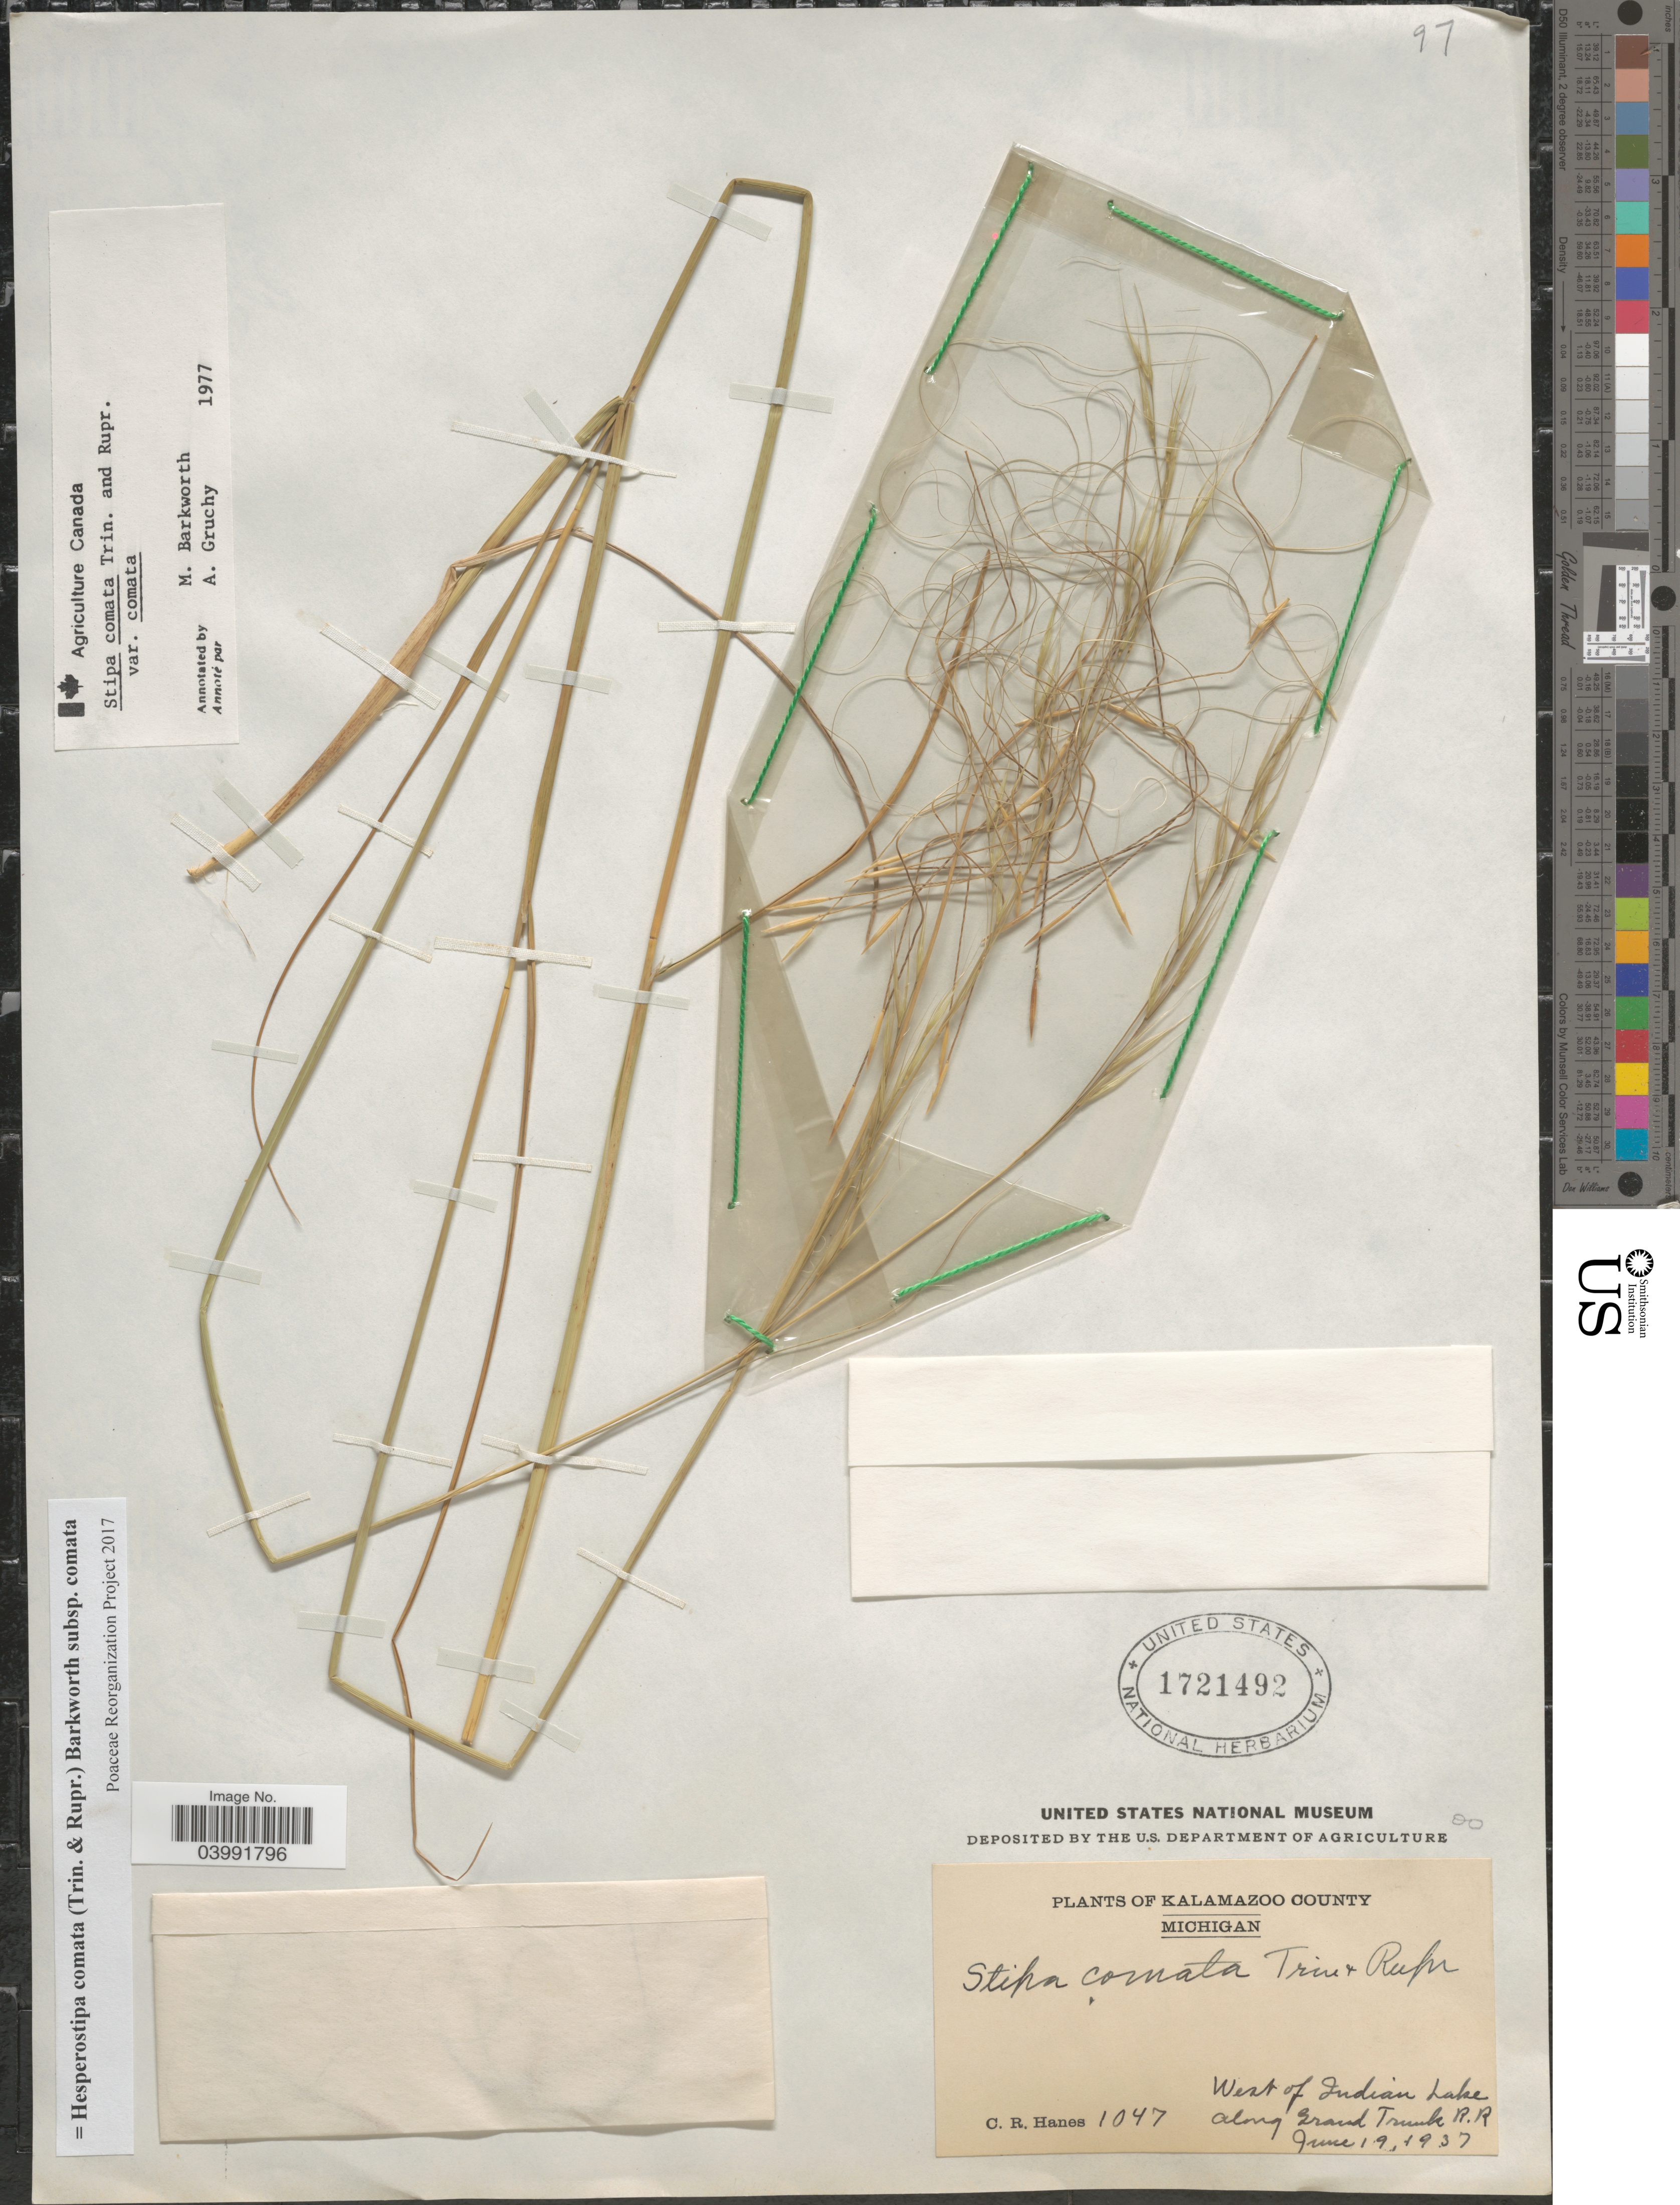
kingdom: Plantae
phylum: Tracheophyta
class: Liliopsida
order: Poales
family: Poaceae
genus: Hesperostipa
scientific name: Hesperostipa comata subsp. comata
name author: (Trin. & Rupr.) Barkworth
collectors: C. Hanes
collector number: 1047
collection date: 1937-06-19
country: United States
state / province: Michigan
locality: Kalamazoo County. West of Indian Lake. Along Grand Trunk R.R.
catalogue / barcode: US 1721492